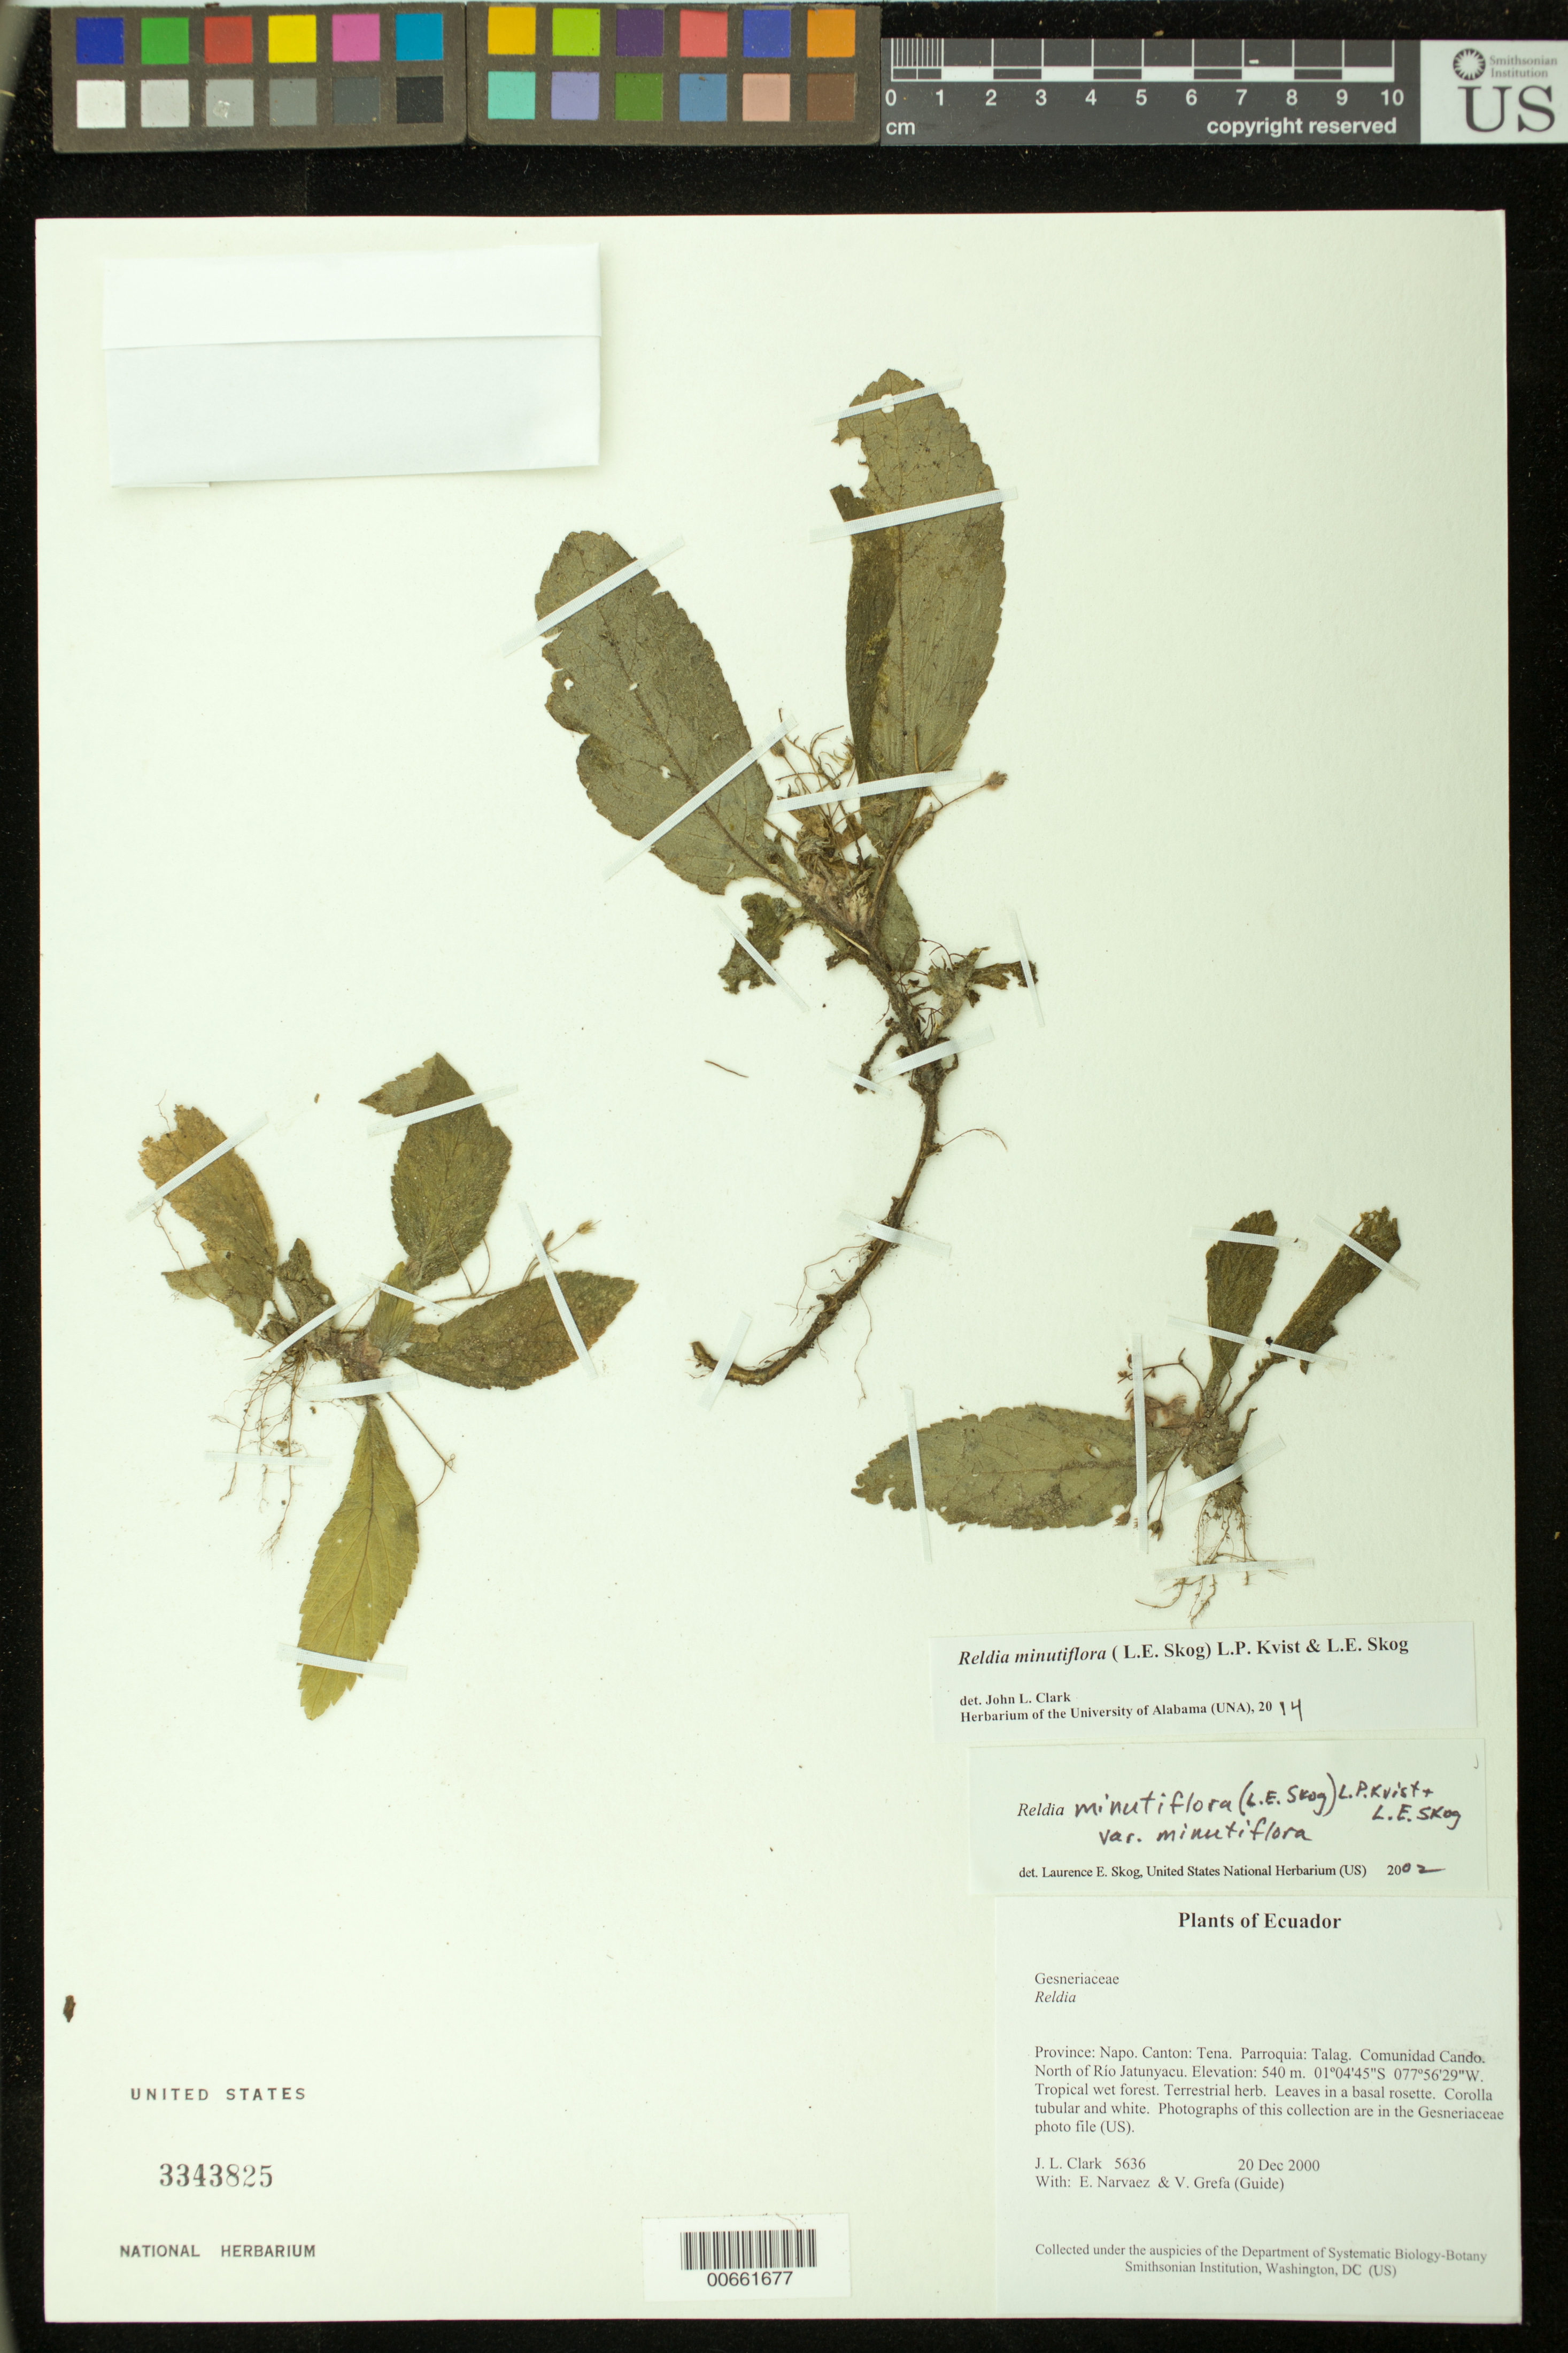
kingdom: Plantae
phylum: Tracheophyta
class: Magnoliopsida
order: Lamiales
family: Gesneriaceae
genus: Reldia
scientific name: Reldia multiflora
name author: L.P. Kvist & L.E. Skog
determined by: Clark, J. L., (SEL), The Marie Selby Botanical Garden (UNITED STATES)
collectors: J. L. Clark, E. Narváez & V. Grefa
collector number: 5636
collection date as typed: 20 Dec 2000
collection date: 2000-12-20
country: Ecuador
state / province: Napo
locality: Cantón: Tena. Parroquia: Talag. Comunidad Cando. North of Río Jatunyacu.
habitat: Tropical wet forest.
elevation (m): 540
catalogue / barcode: US 3343825